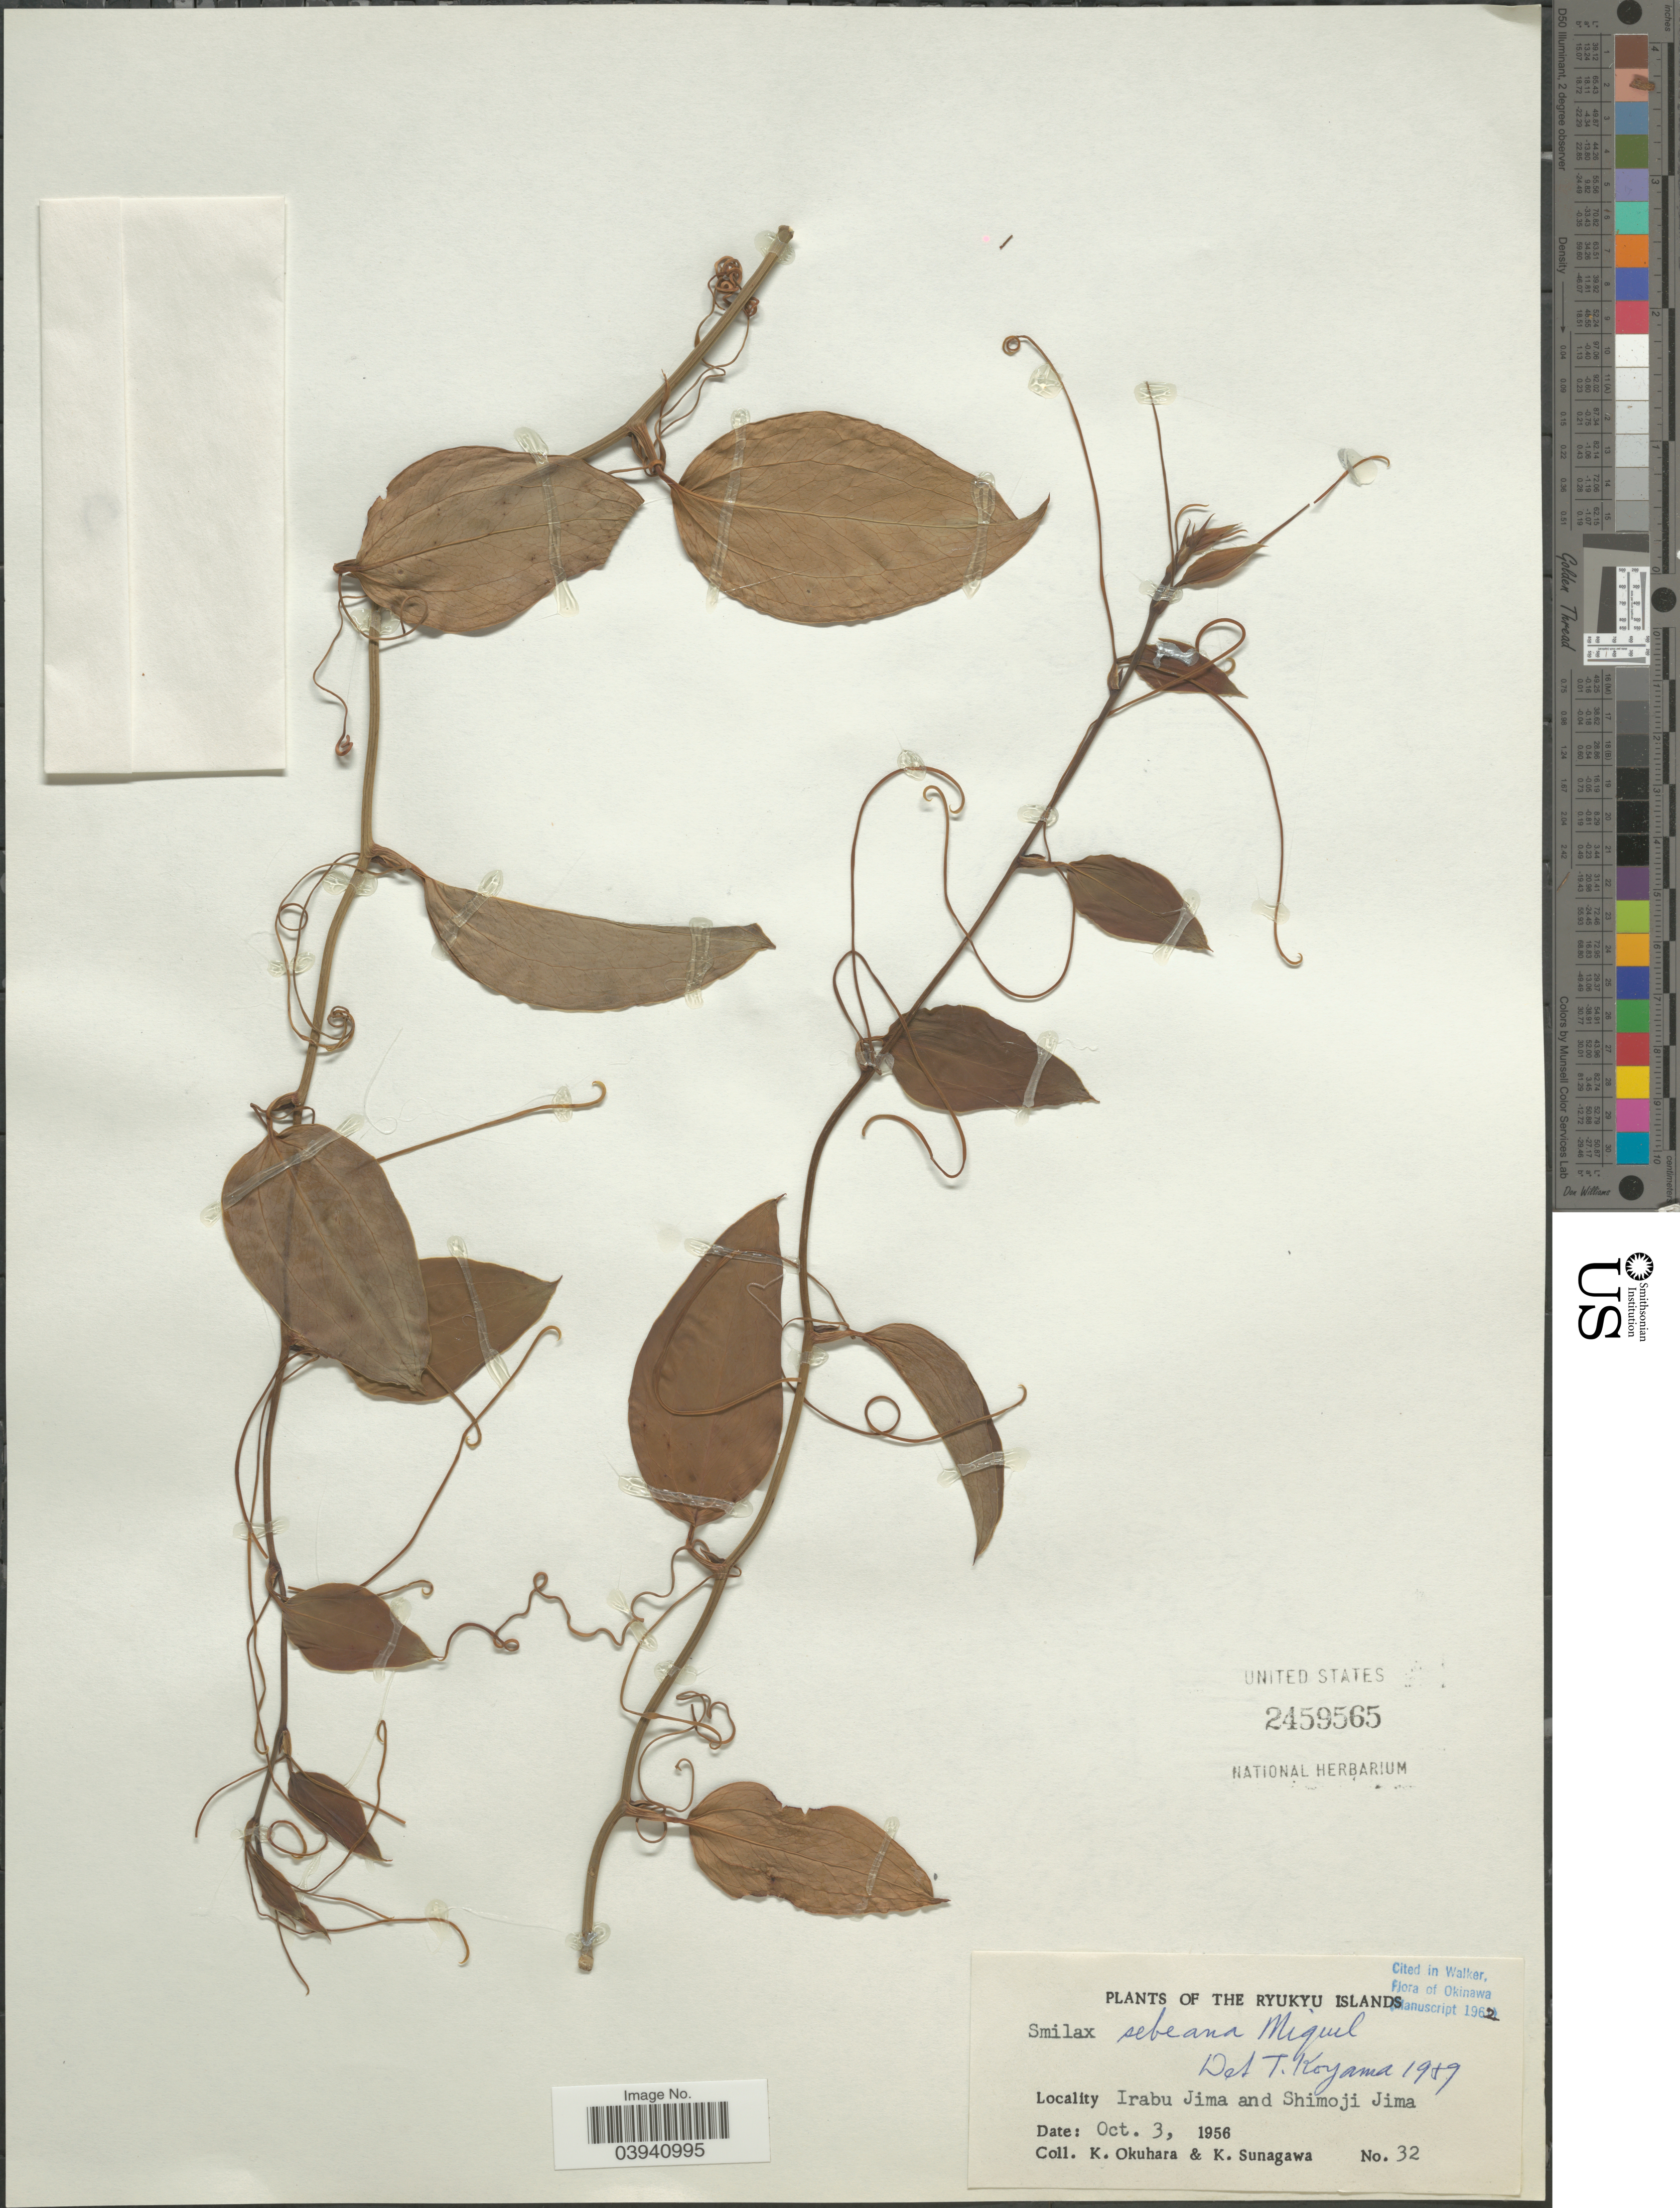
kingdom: Plantae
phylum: Tracheophyta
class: Liliopsida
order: Liliales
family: Smilacaceae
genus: Smilax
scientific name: Smilax sebeana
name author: Miq.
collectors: K. Okuhara & K. Sunagawa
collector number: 32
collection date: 1956-10-03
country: Japan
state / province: Okinawa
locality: Ryukyu Islands. Okinawa. Irabu Jima and Shimoji Jima.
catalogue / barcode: US 2459565